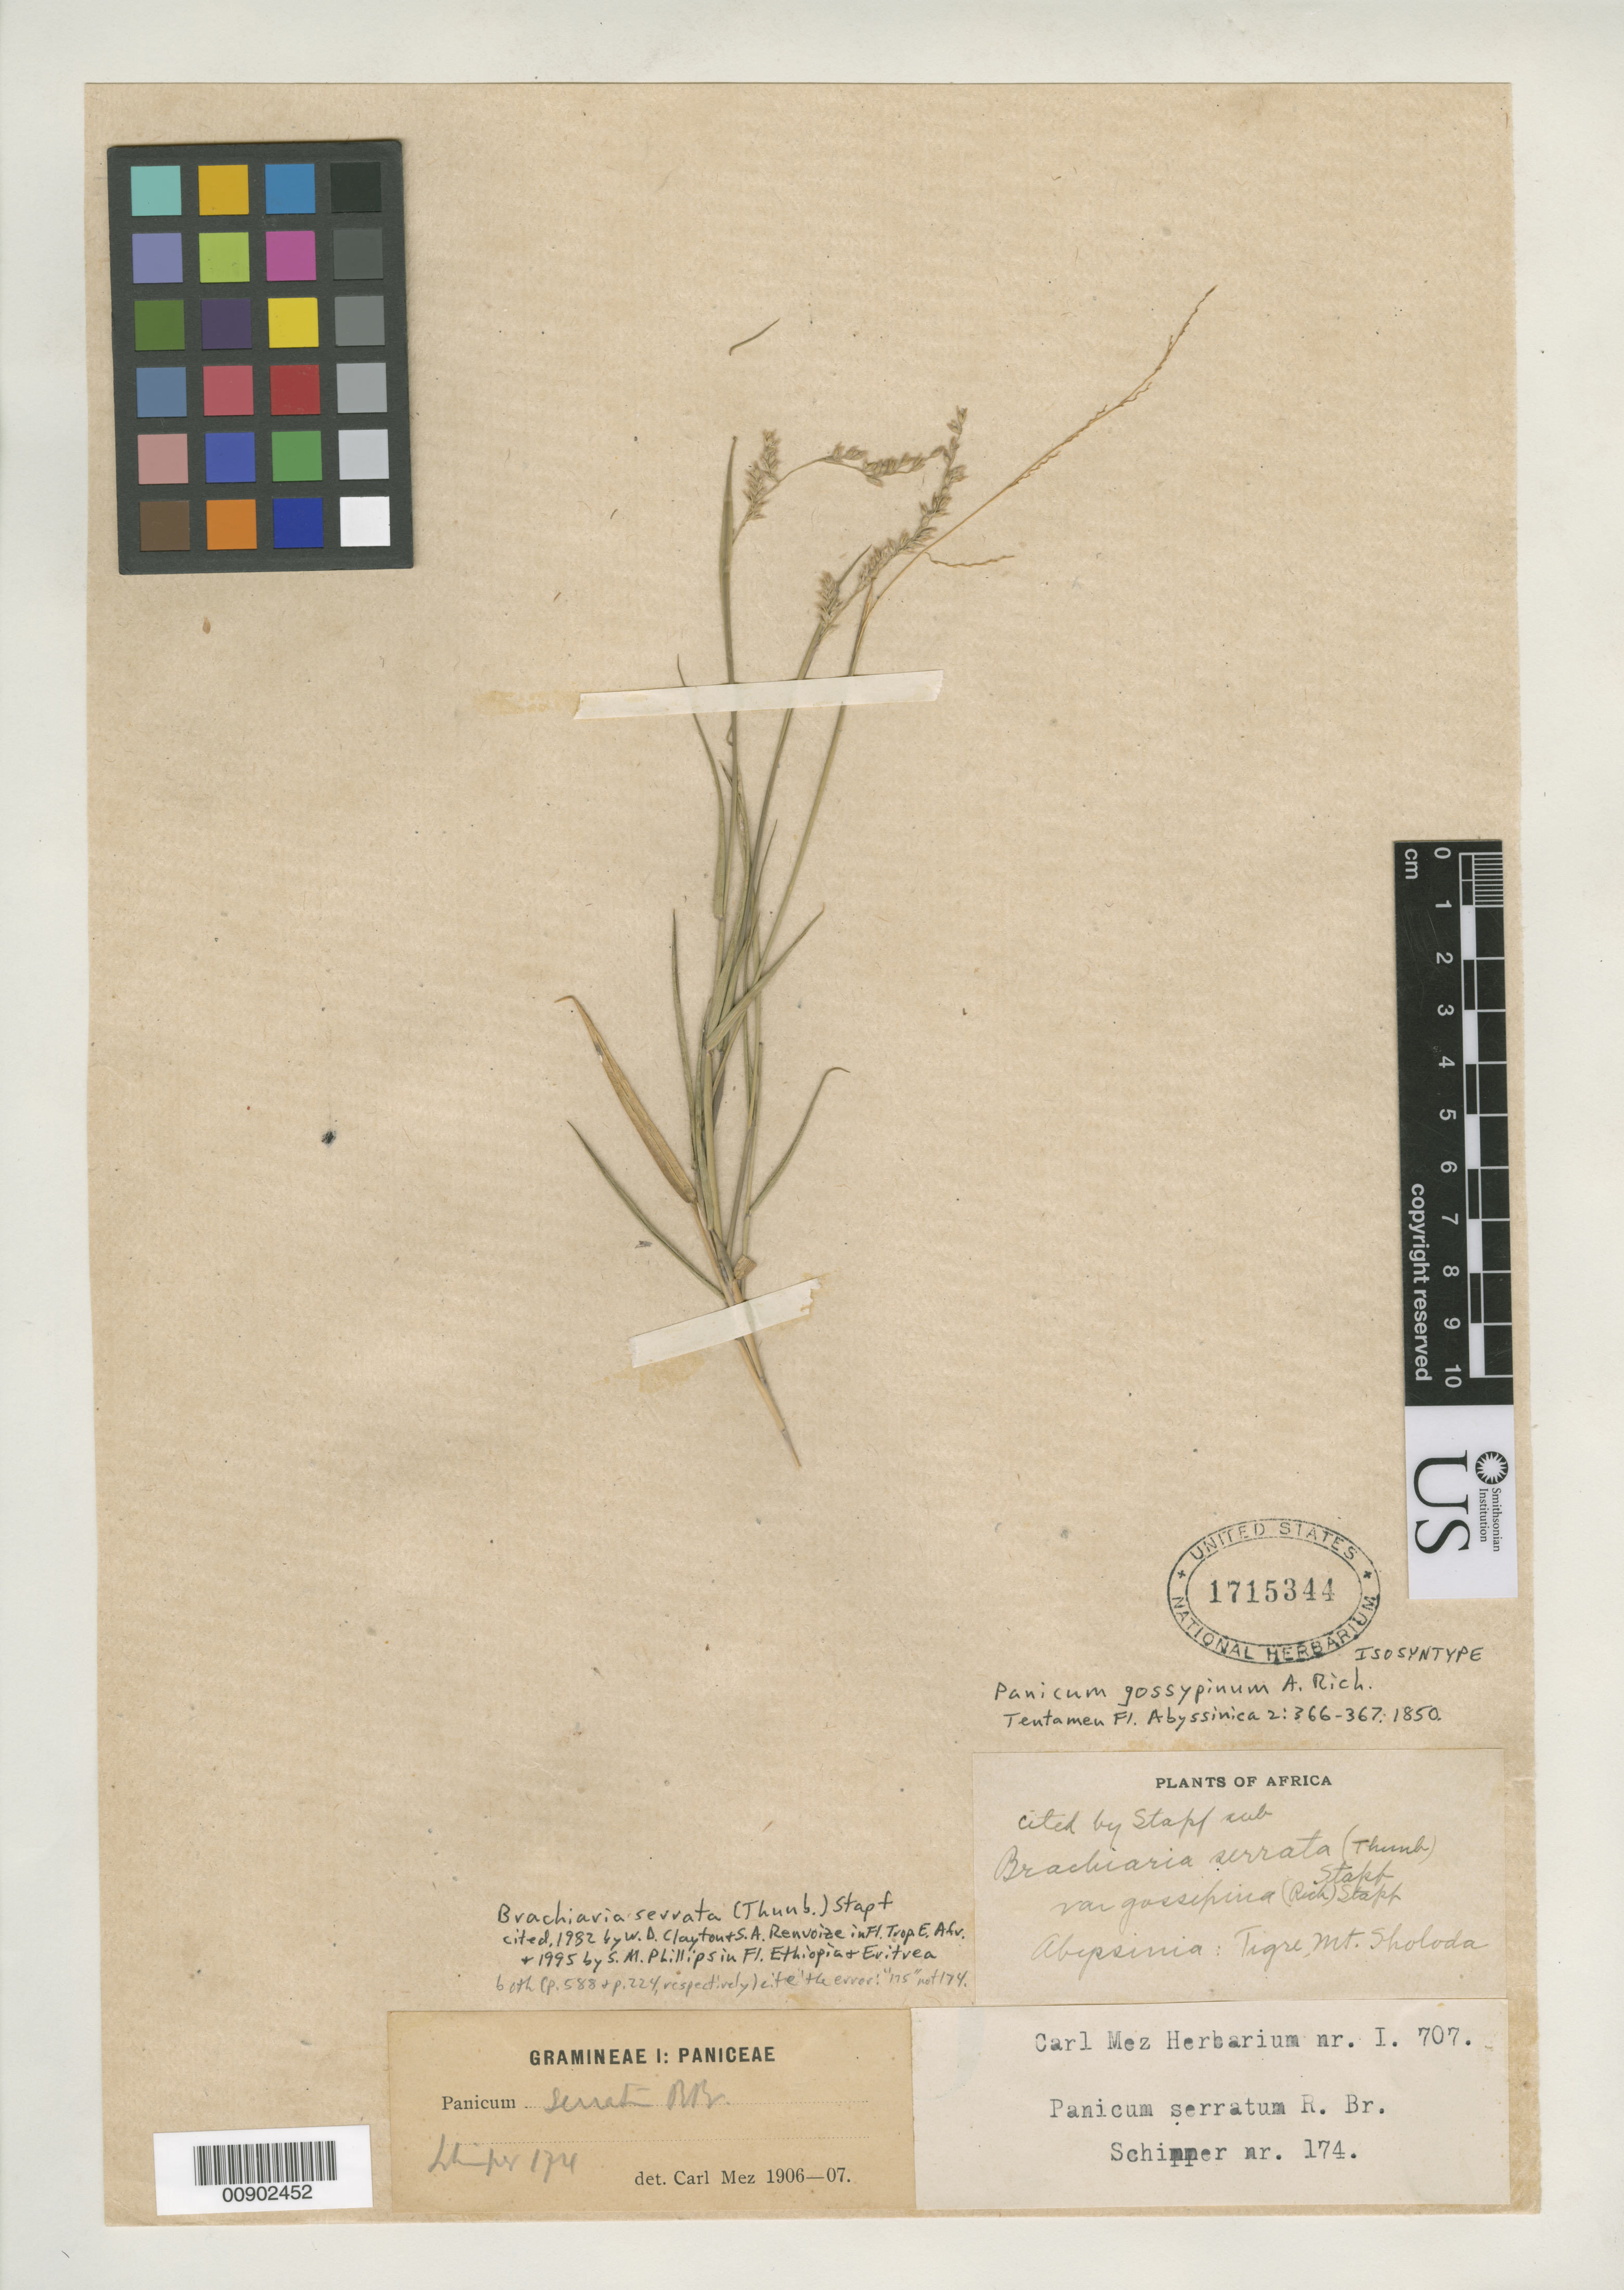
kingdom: Plantae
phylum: Tracheophyta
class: Liliopsida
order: Poales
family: Poaceae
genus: Panicum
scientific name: Panicum gossypinum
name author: A. Rich.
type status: Isosyntype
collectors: G. W. Schimper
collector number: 174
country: Ethiopia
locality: Abyssinia: Tigre, Mt. Sholoda [protologue, "Crescit in latere Euronoto, et medio montis Selleuda prope Adoua, mense Junio"]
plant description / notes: Later homonym of Panicum gossipinum Hook.f. & Arn. (1841). Currently accepted name as cited by Clayton & Renvoize in Fl. Trop. E. Africa (1982) & Phillips in Fl. Ethiopia & Eritrea (1995).; Protologue cites "sect. I, no. 175" (not 174).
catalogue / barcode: US 1715344